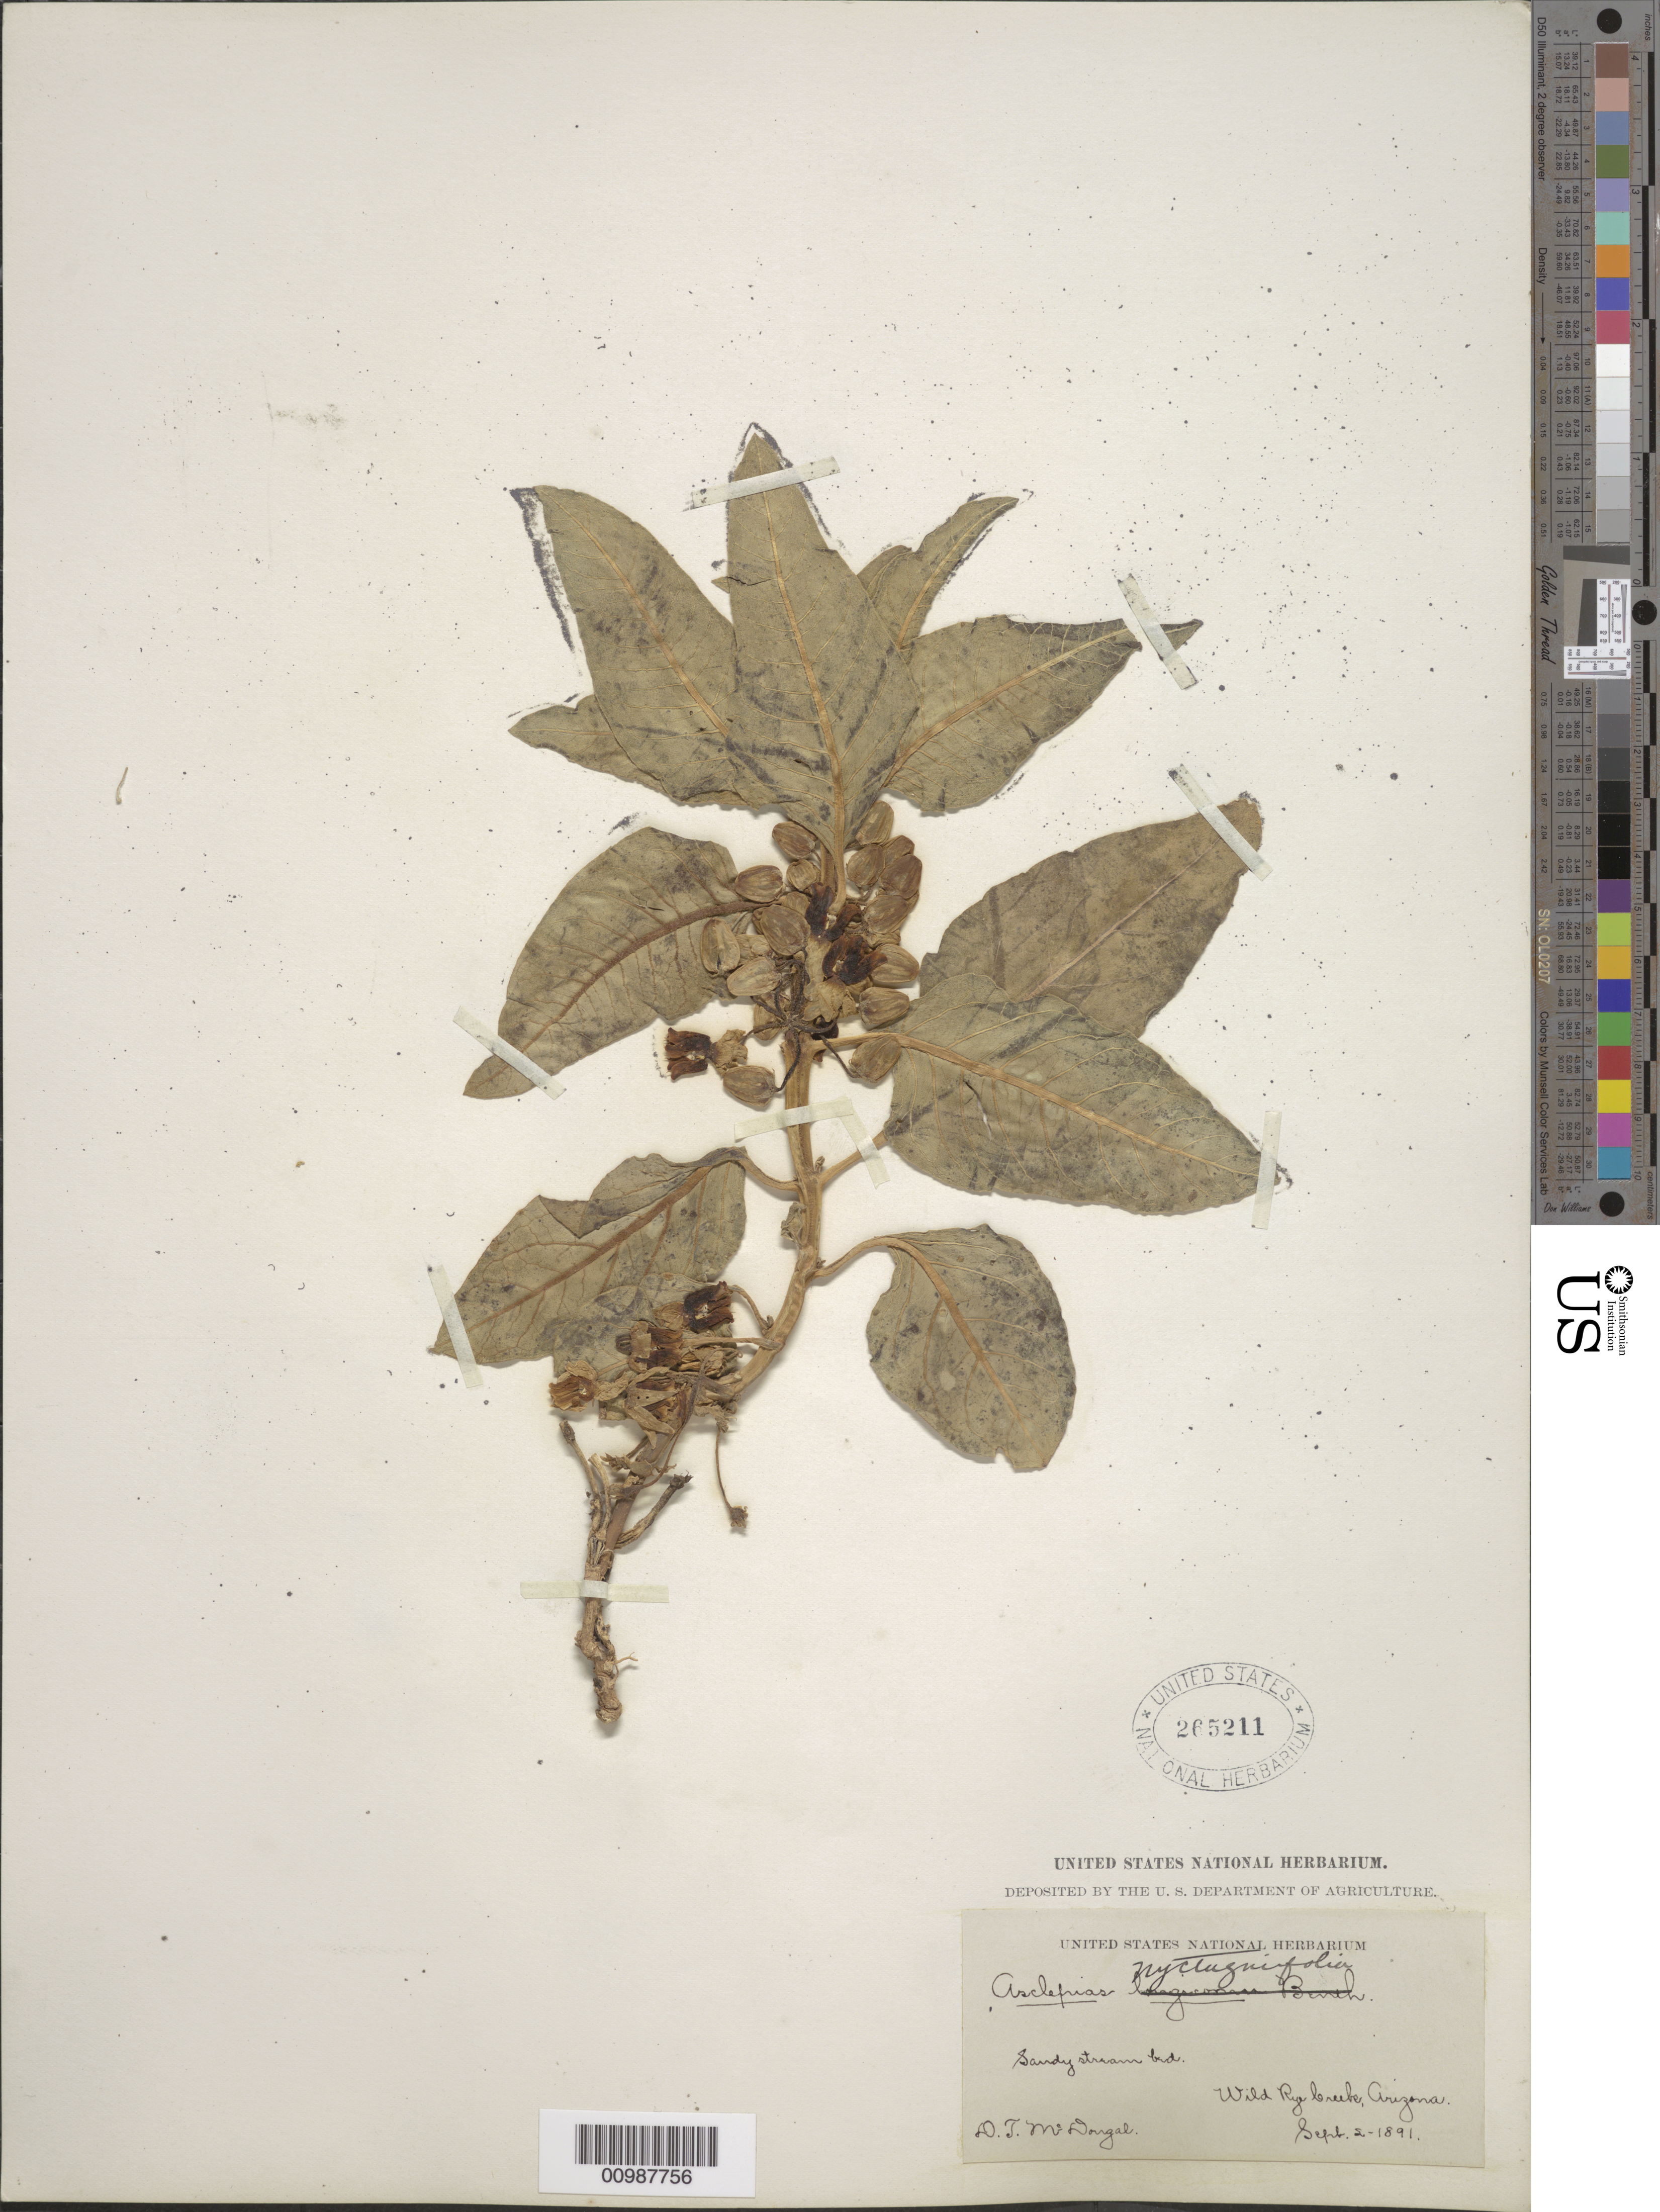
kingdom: Plantae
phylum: Tracheophyta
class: Magnoliopsida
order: Gentianales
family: Apocynaceae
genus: Asclepias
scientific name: Asclepias nyctaginifolia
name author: A. Gray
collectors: D. T. MacDougal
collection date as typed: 02 Sep 1891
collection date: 1891-09-02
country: United States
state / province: Arizona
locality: Sandy stream bed.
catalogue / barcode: US 265211